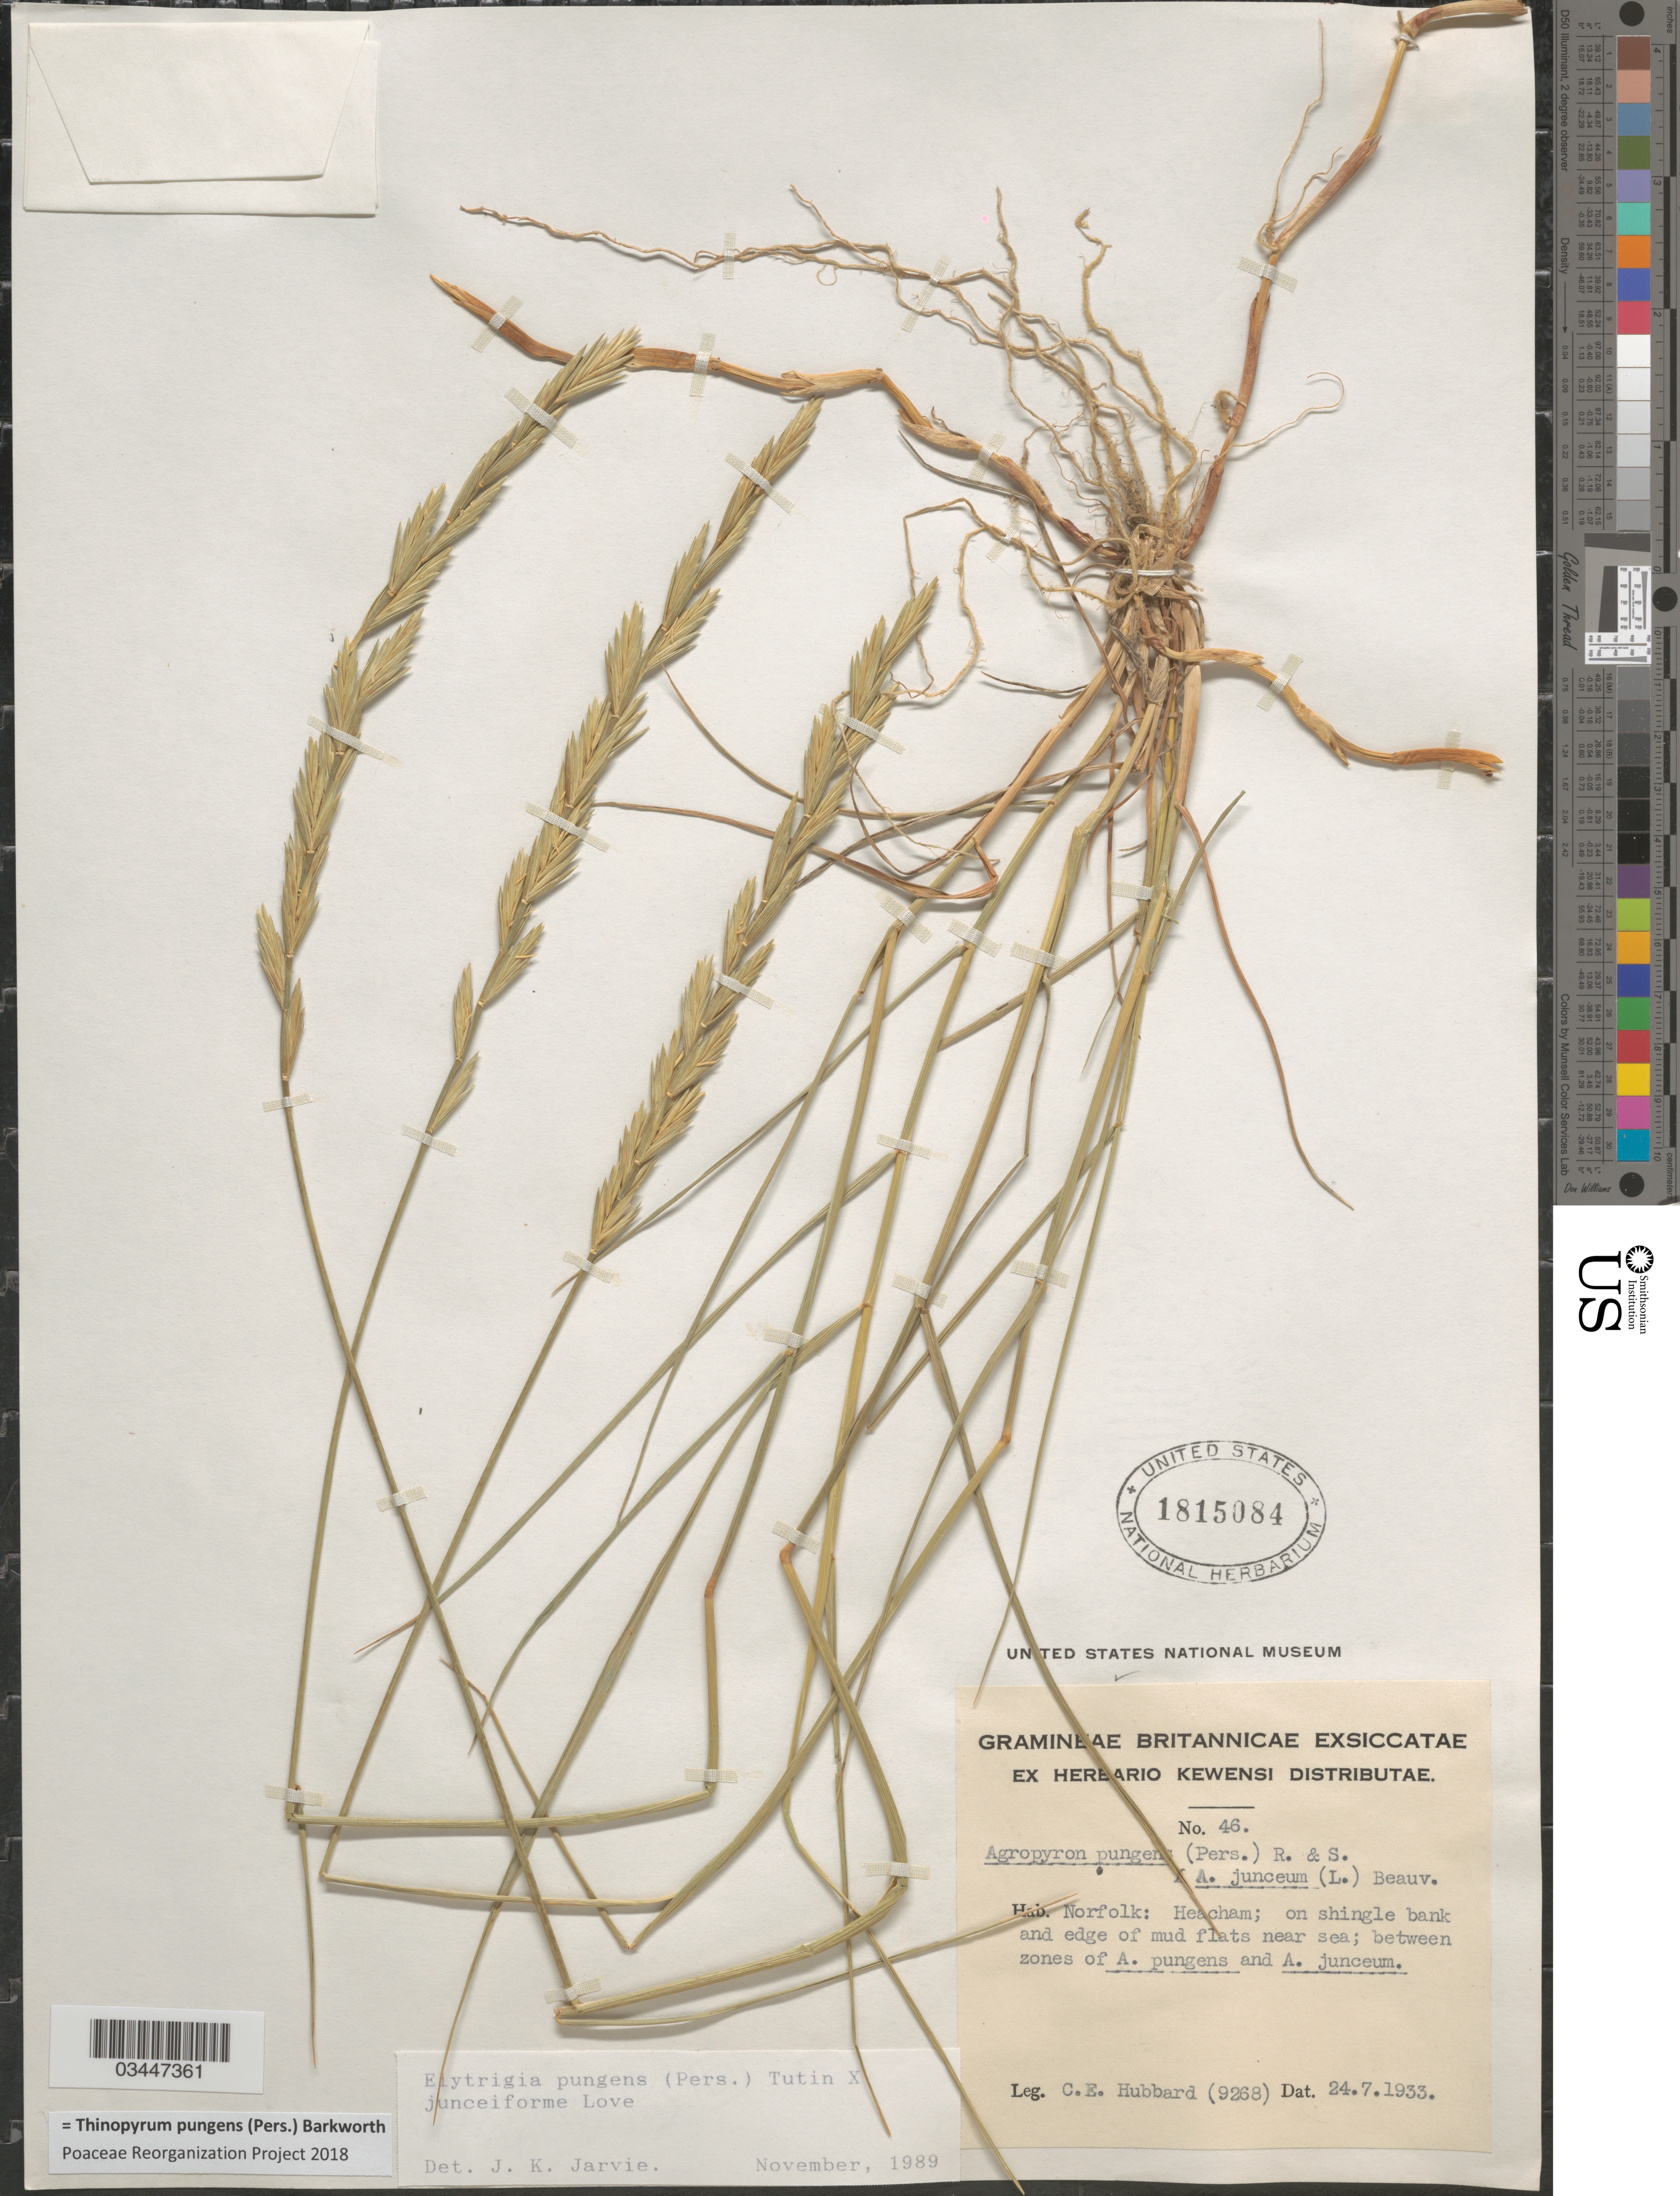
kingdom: Plantae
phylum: Tracheophyta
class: Liliopsida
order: Poales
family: Poaceae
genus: Thinopyrum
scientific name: Thinopyrum pungens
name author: (Pers.) Barkworth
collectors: C. E. Hubbard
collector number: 9268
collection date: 1933-07-24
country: United Kingdom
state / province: England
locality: Britannicae. Norfolk: Heacham; on shingle bank and edge of mud flats near sea.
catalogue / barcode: US 1815084